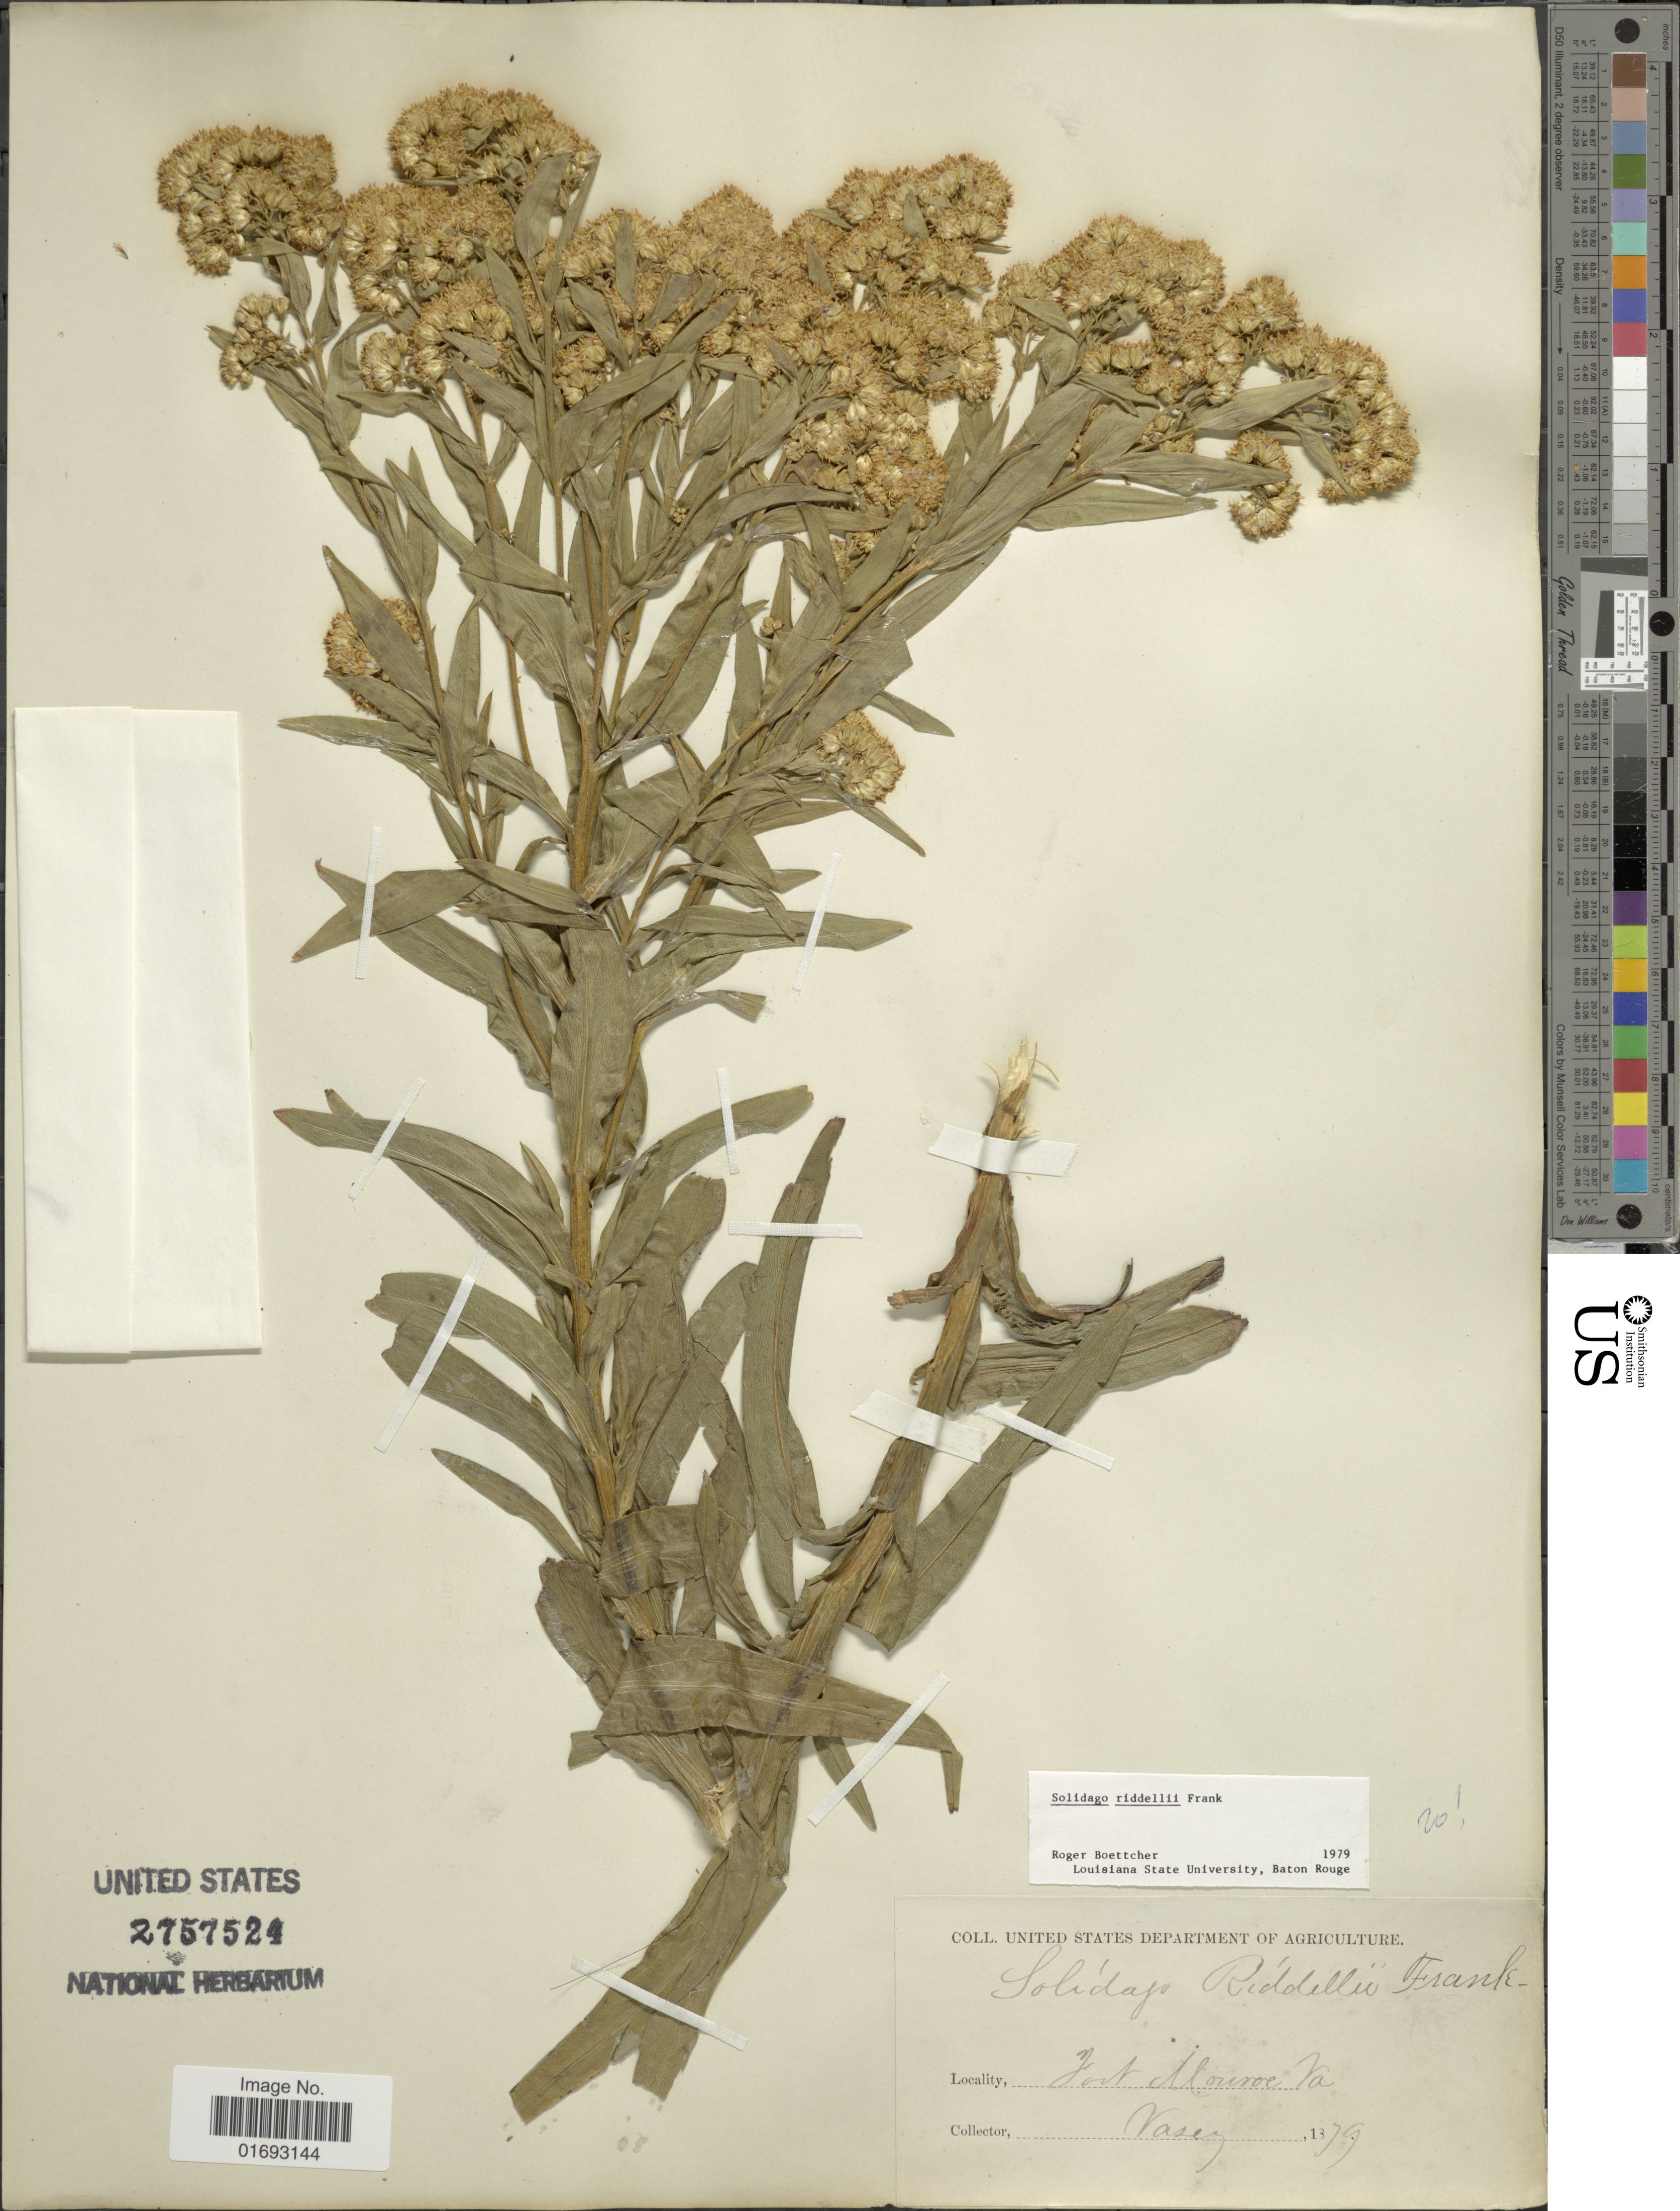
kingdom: Plantae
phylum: Tracheophyta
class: Magnoliopsida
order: Asterales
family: Asteraceae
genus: Oligoneuron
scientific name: Oligoneuron riddellii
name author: (Frank) Rydb.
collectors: Vasey, --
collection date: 1879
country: United States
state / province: Virginia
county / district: City of Hampton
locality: Fort Monroe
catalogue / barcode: US 2757524